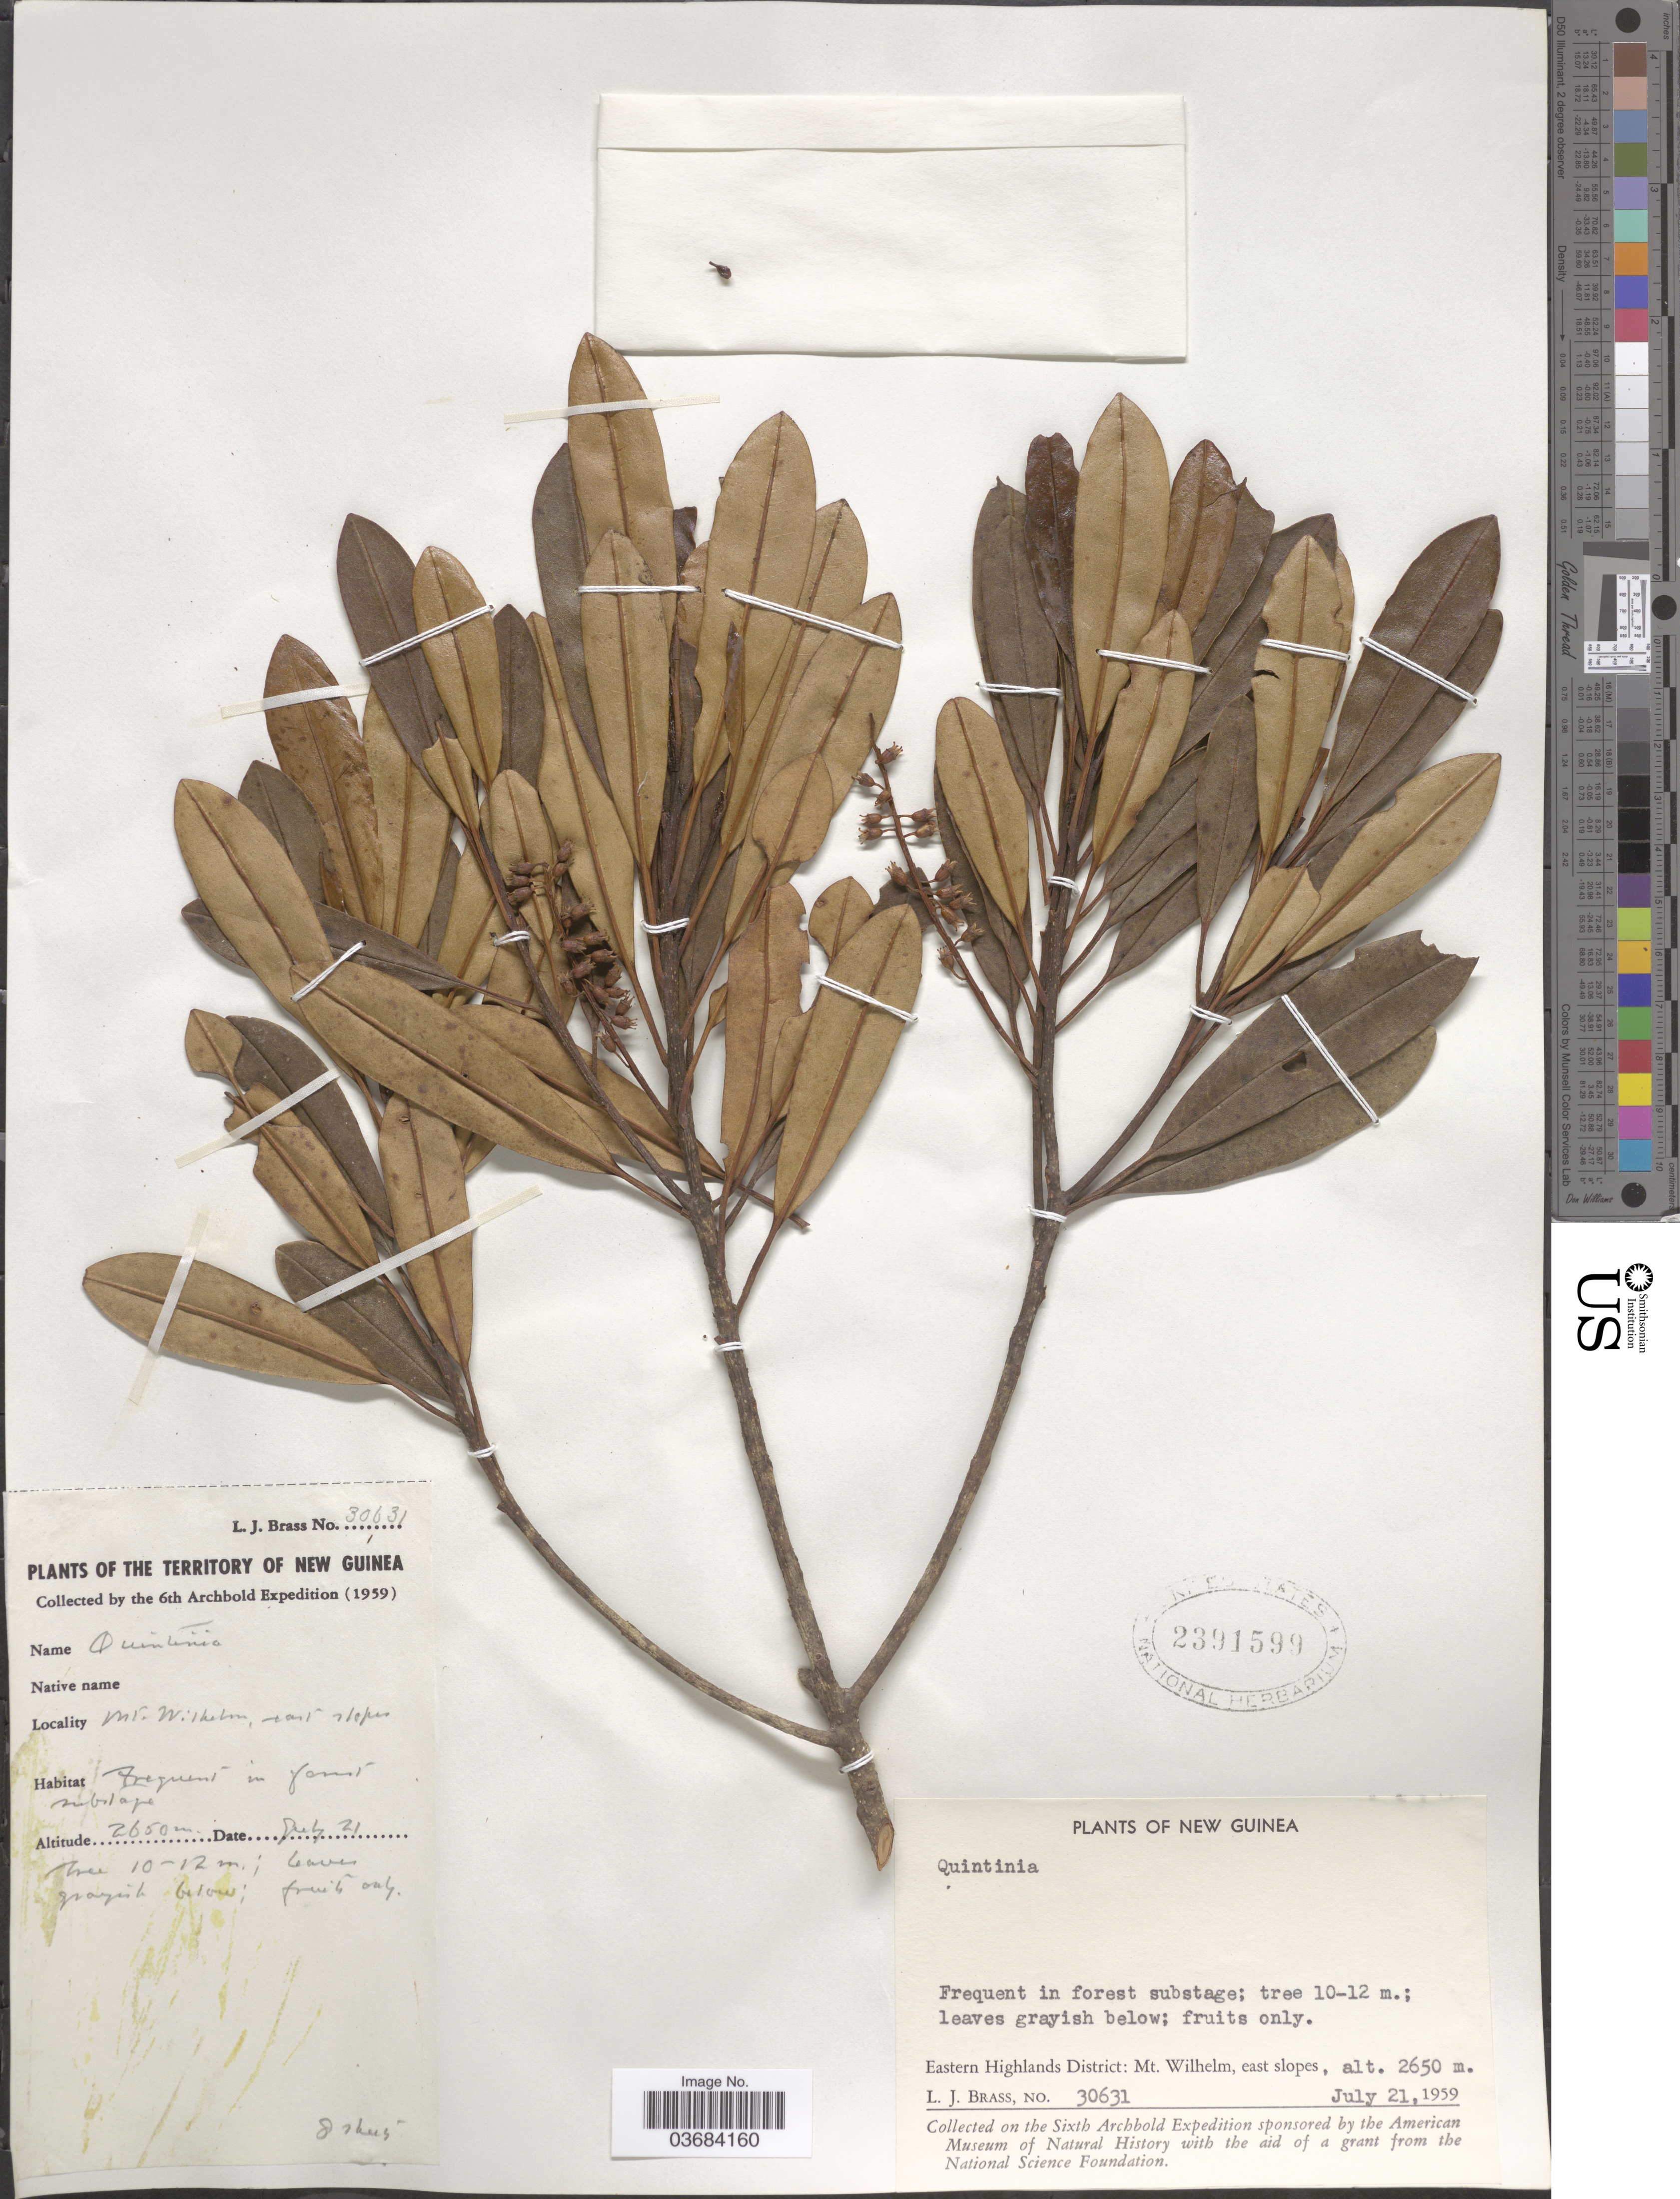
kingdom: Plantae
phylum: Tracheophyta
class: Magnoliopsida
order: Paracryphiales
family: Paracryphiaceae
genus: Quintinia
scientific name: Quintinia sp.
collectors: L. J. Brass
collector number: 30631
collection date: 1959-07-21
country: Papua New Guinea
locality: New Guinea. Eastern Highlands District: Mt. Wilhelm, east slopes. Sixth Archbold Expedition.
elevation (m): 2650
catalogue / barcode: US 2391599